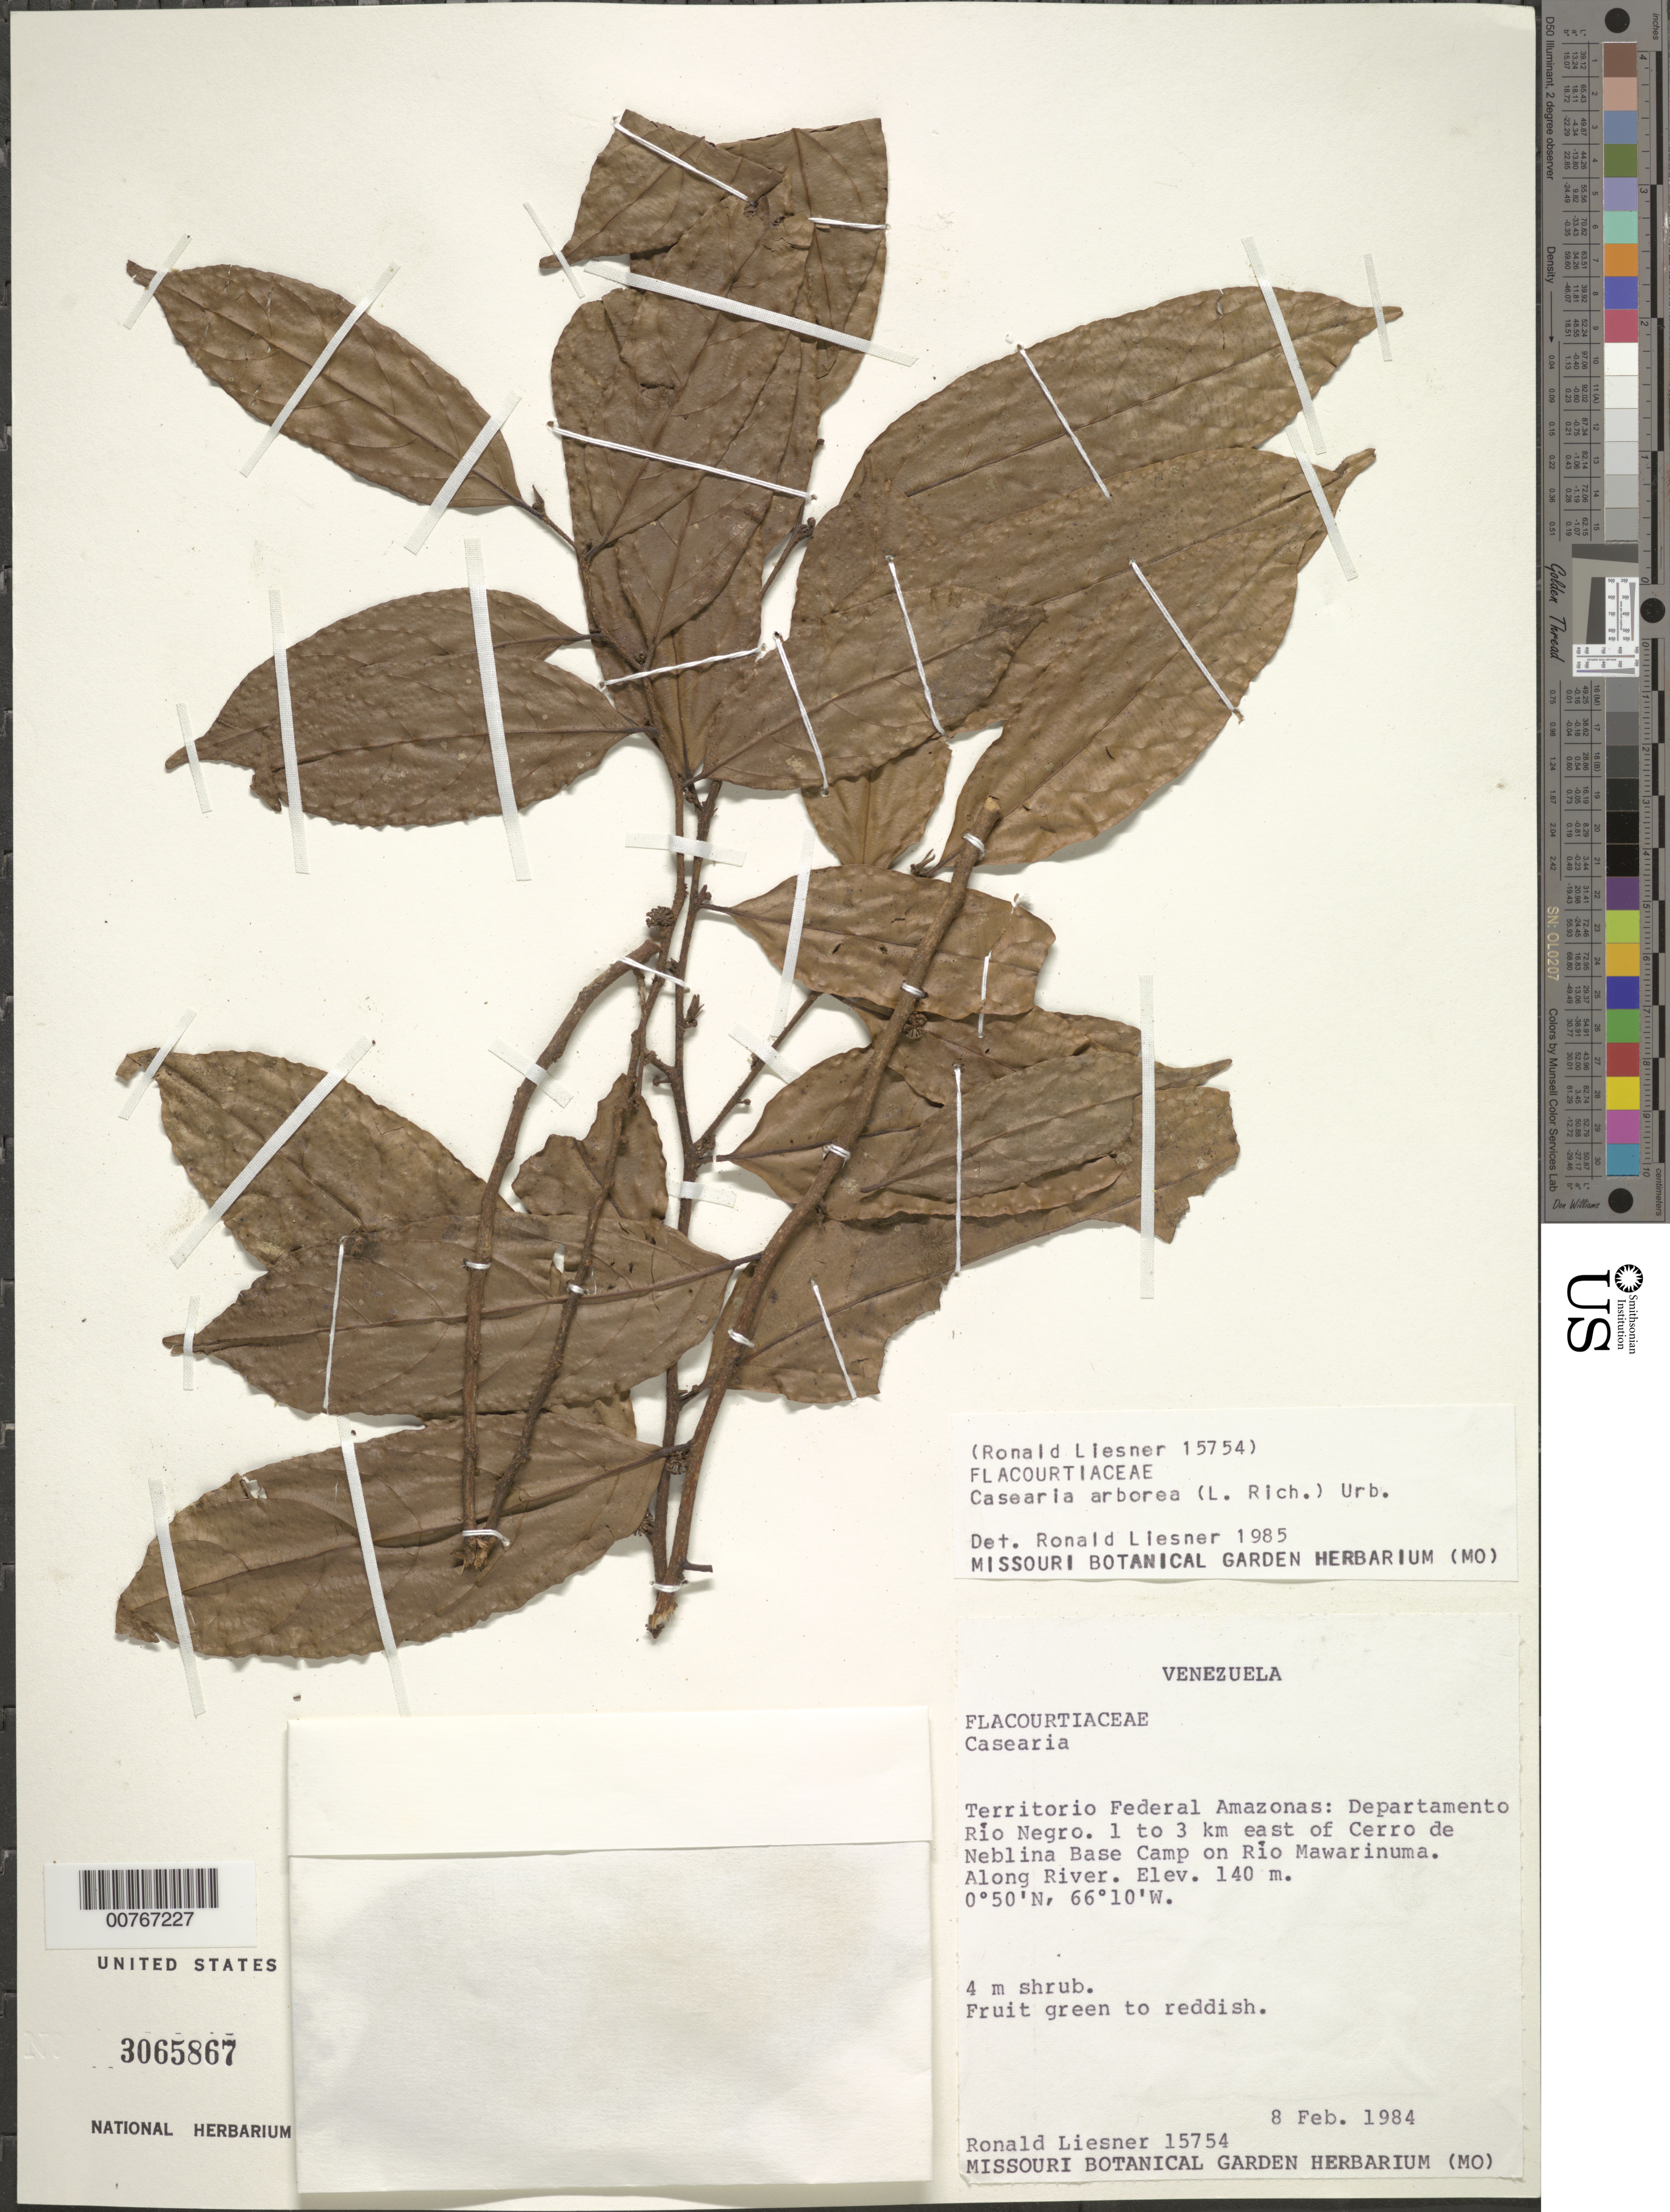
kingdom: Plantae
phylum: Tracheophyta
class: Magnoliopsida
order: Malpighiales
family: Salicaceae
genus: Casearia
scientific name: Casearia arborea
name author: (Rich.) Urb.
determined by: Liesner, R. L.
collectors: R. L. Liesner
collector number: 15754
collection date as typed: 8-Feb-84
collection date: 1984-02-08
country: Venezuela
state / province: Amazonas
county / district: Río Negro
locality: Río Mawarinuma, 1-3 km W of Cerro de La Neblina Base Camp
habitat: Along river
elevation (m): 140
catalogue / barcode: US 3065867